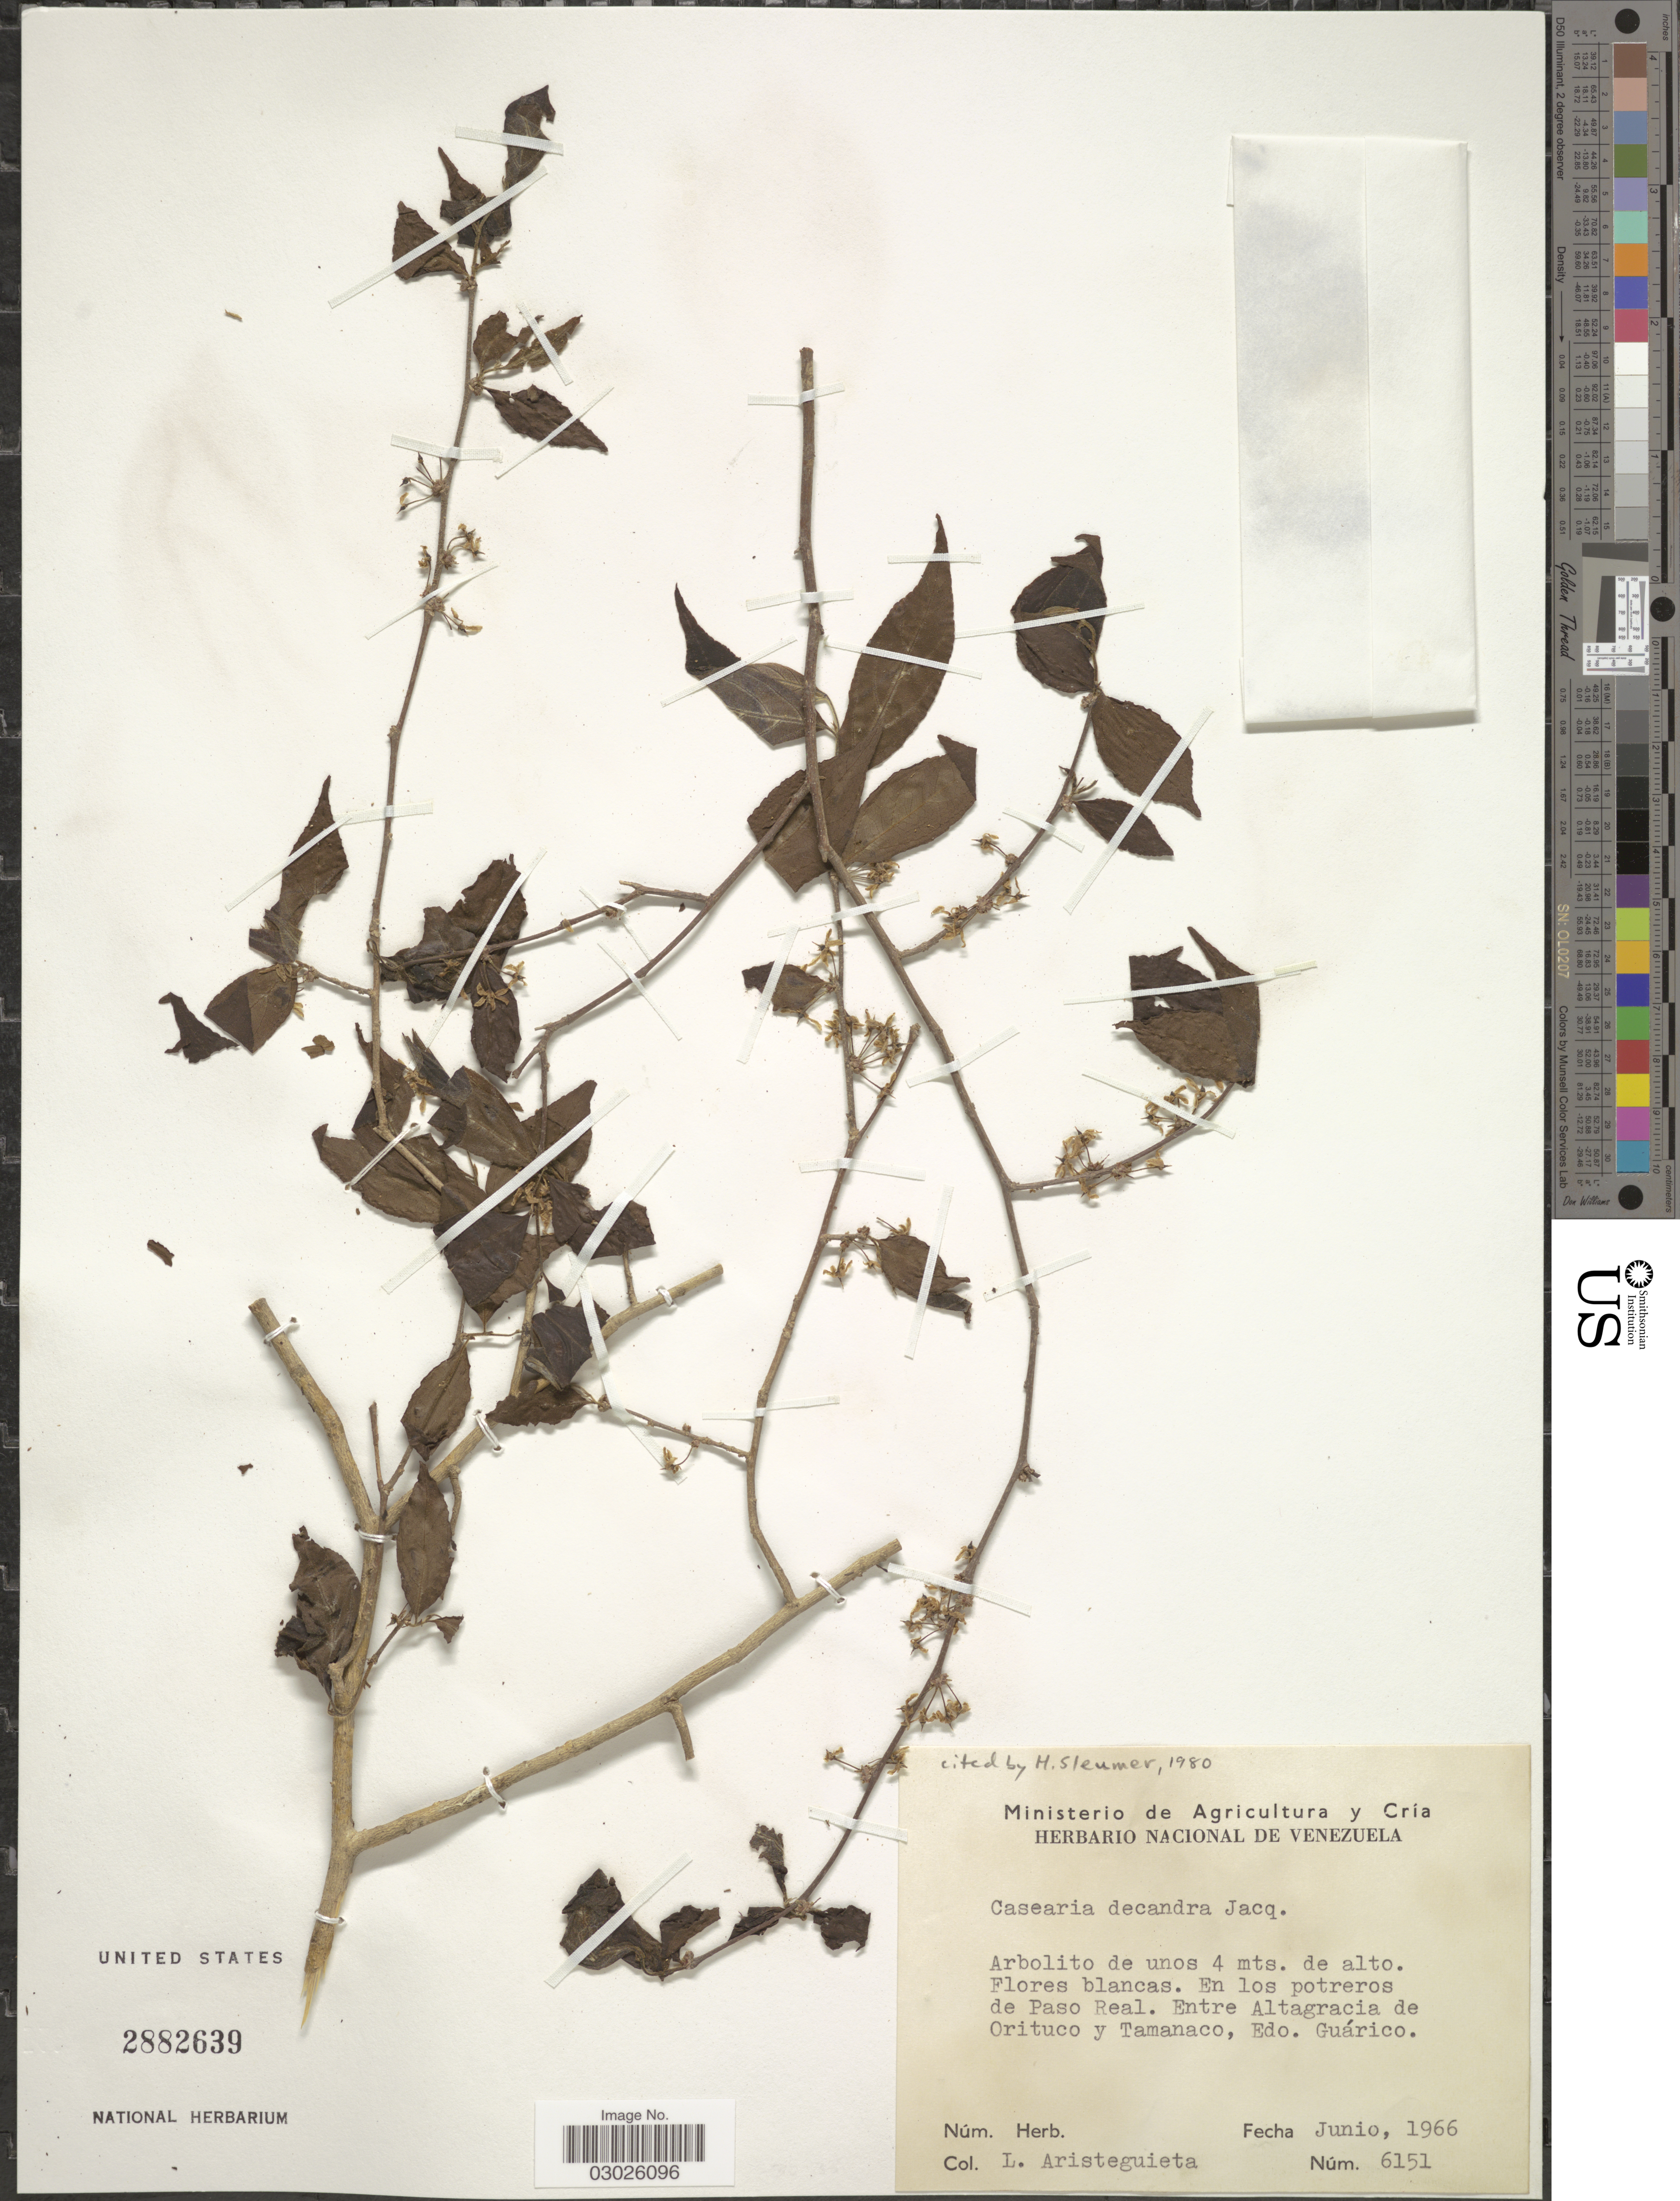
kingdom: Plantae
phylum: Tracheophyta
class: Magnoliopsida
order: Malpighiales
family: Salicaceae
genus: Casearia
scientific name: Casearia decandra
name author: Jacq.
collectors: L. Aristeguieta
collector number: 6151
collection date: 1966-06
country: Venezuela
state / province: Guárico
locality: En los potreros de Paso Real, Entre Altagracia de Orituco y Tamanaco.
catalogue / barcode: US 2882639